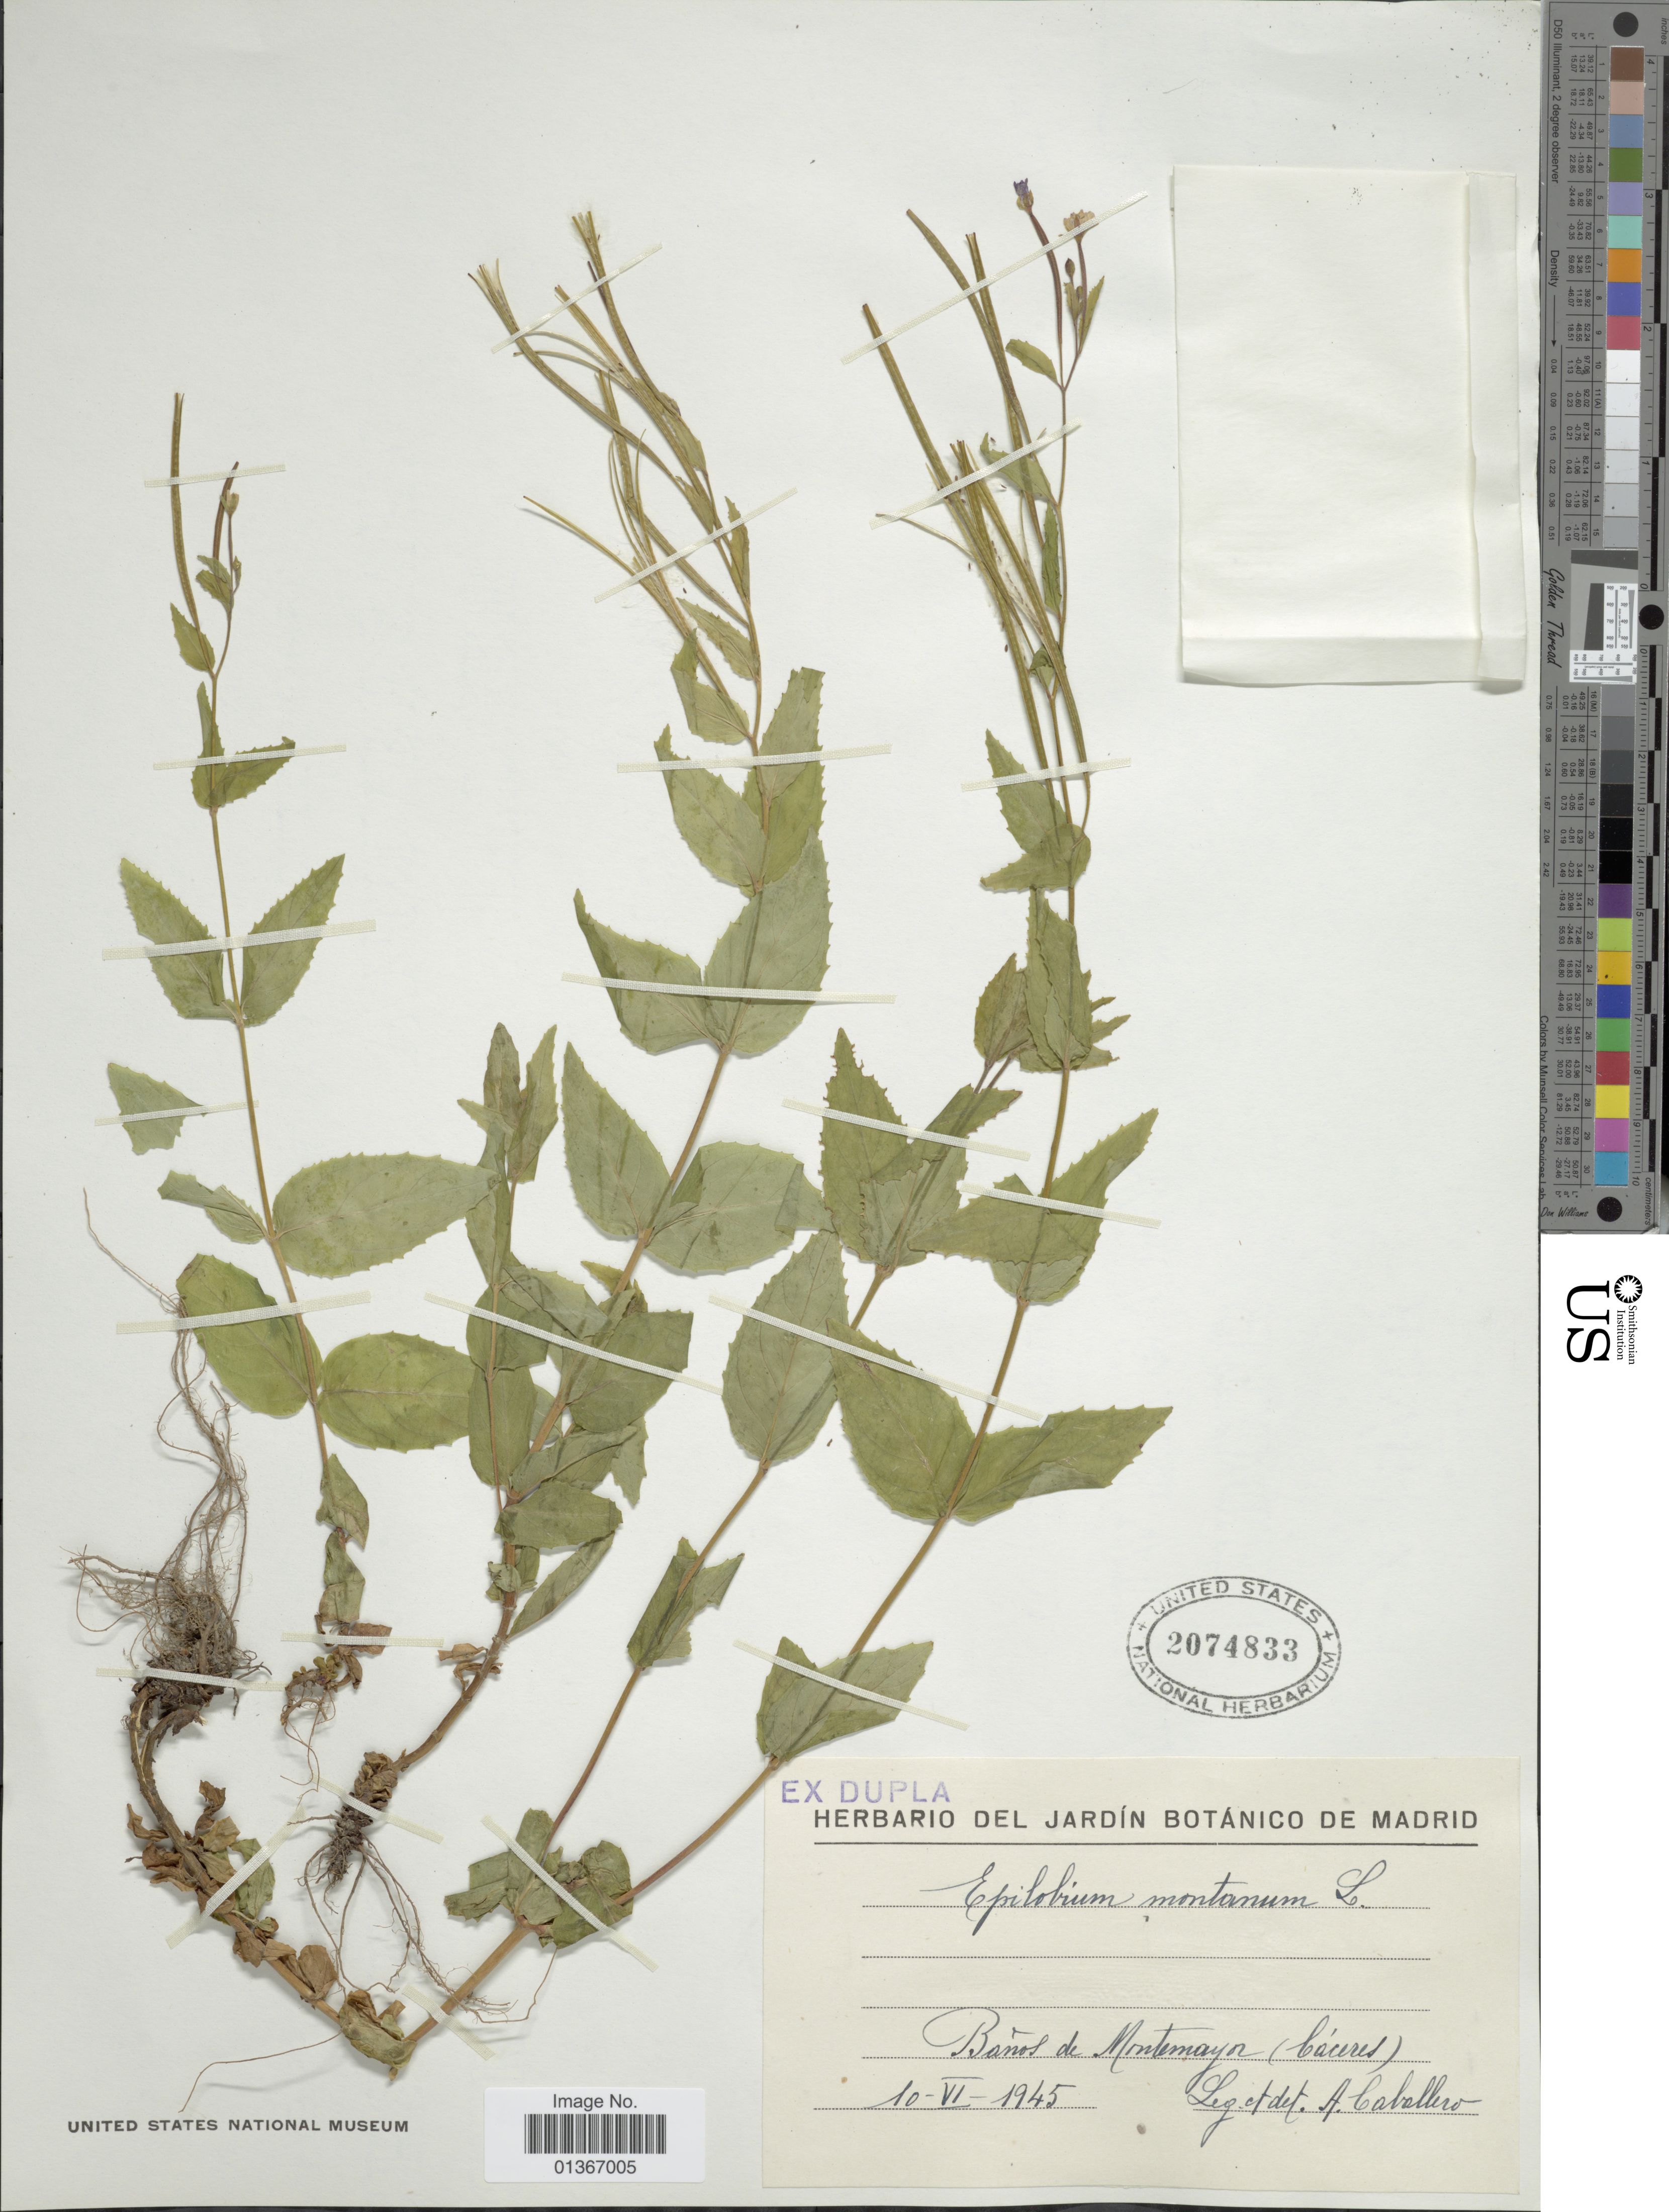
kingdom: Plantae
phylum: Tracheophyta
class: Magnoliopsida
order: Myrtales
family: Onagraceae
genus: Epilobium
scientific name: Epilobium montanum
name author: L.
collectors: A. Caballero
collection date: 1945-06-10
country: Spain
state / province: Extremadura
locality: Baños de Montemayor (Cáceres).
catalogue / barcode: US 2074833